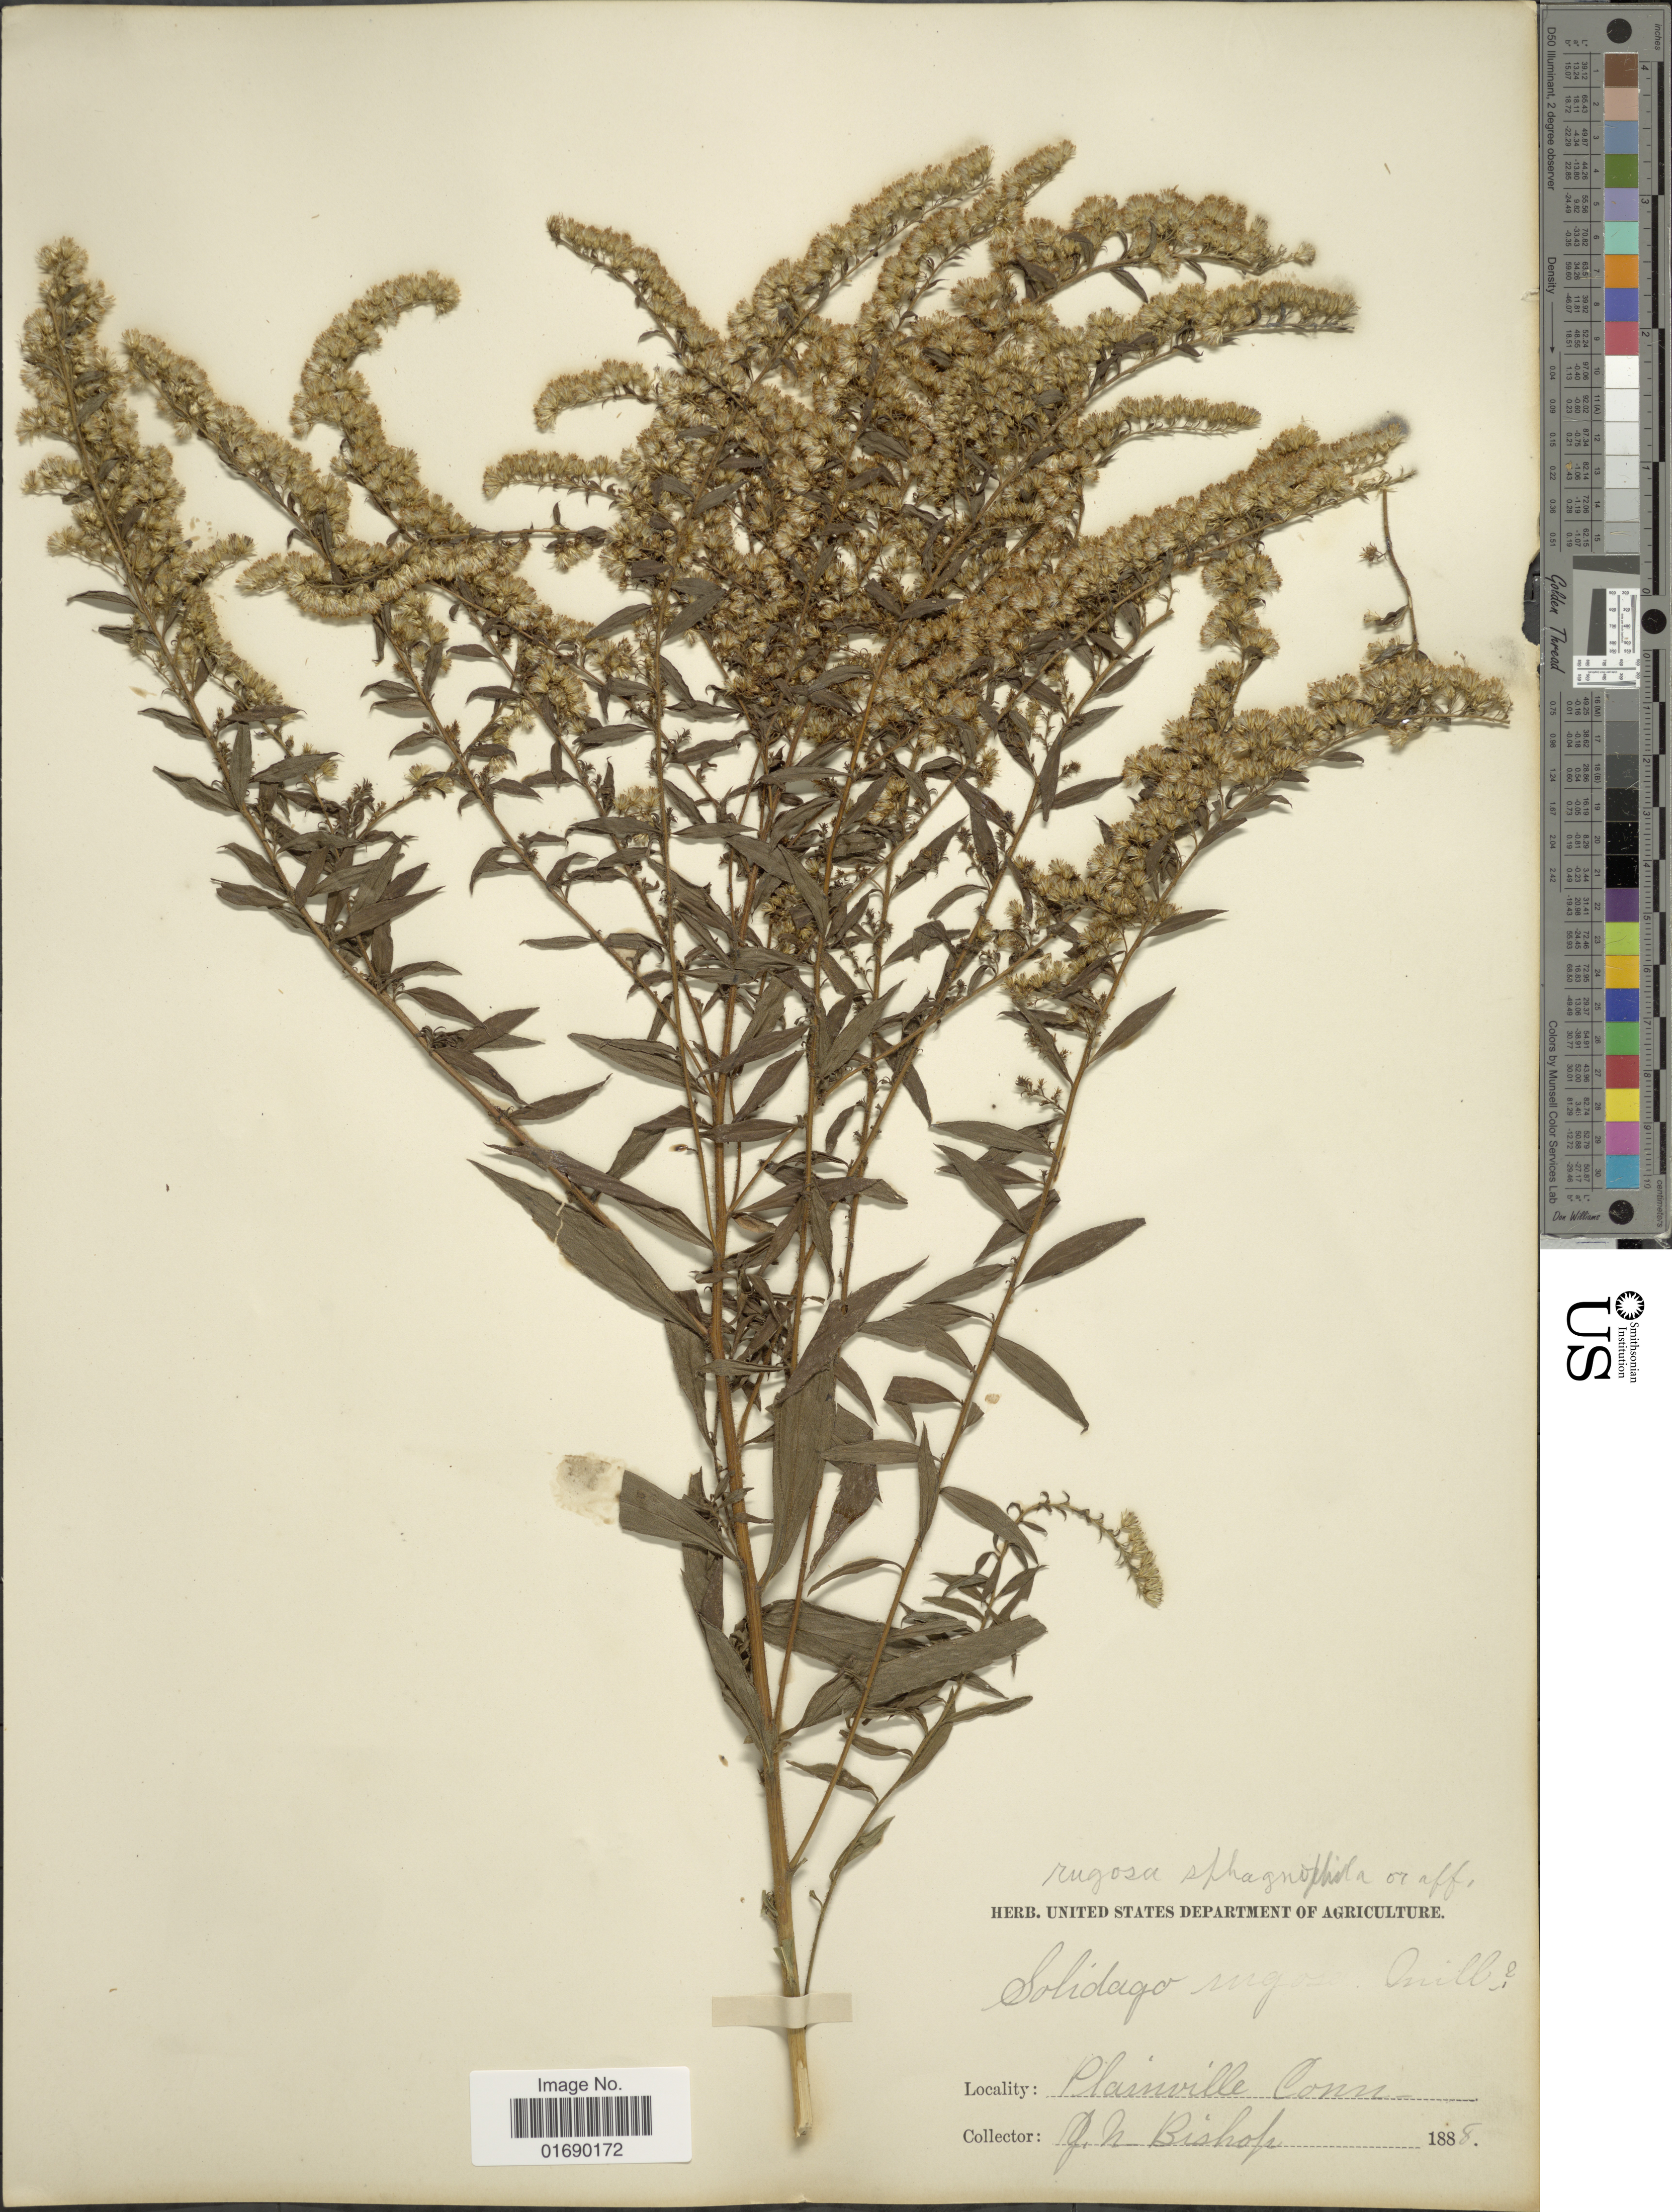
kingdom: Plantae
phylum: Tracheophyta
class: Magnoliopsida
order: Asterales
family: Asteraceae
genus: Solidago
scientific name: Solidago rugosa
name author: Mill.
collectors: G. N. Bishop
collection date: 1888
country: United States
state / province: Connecticut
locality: Plainville